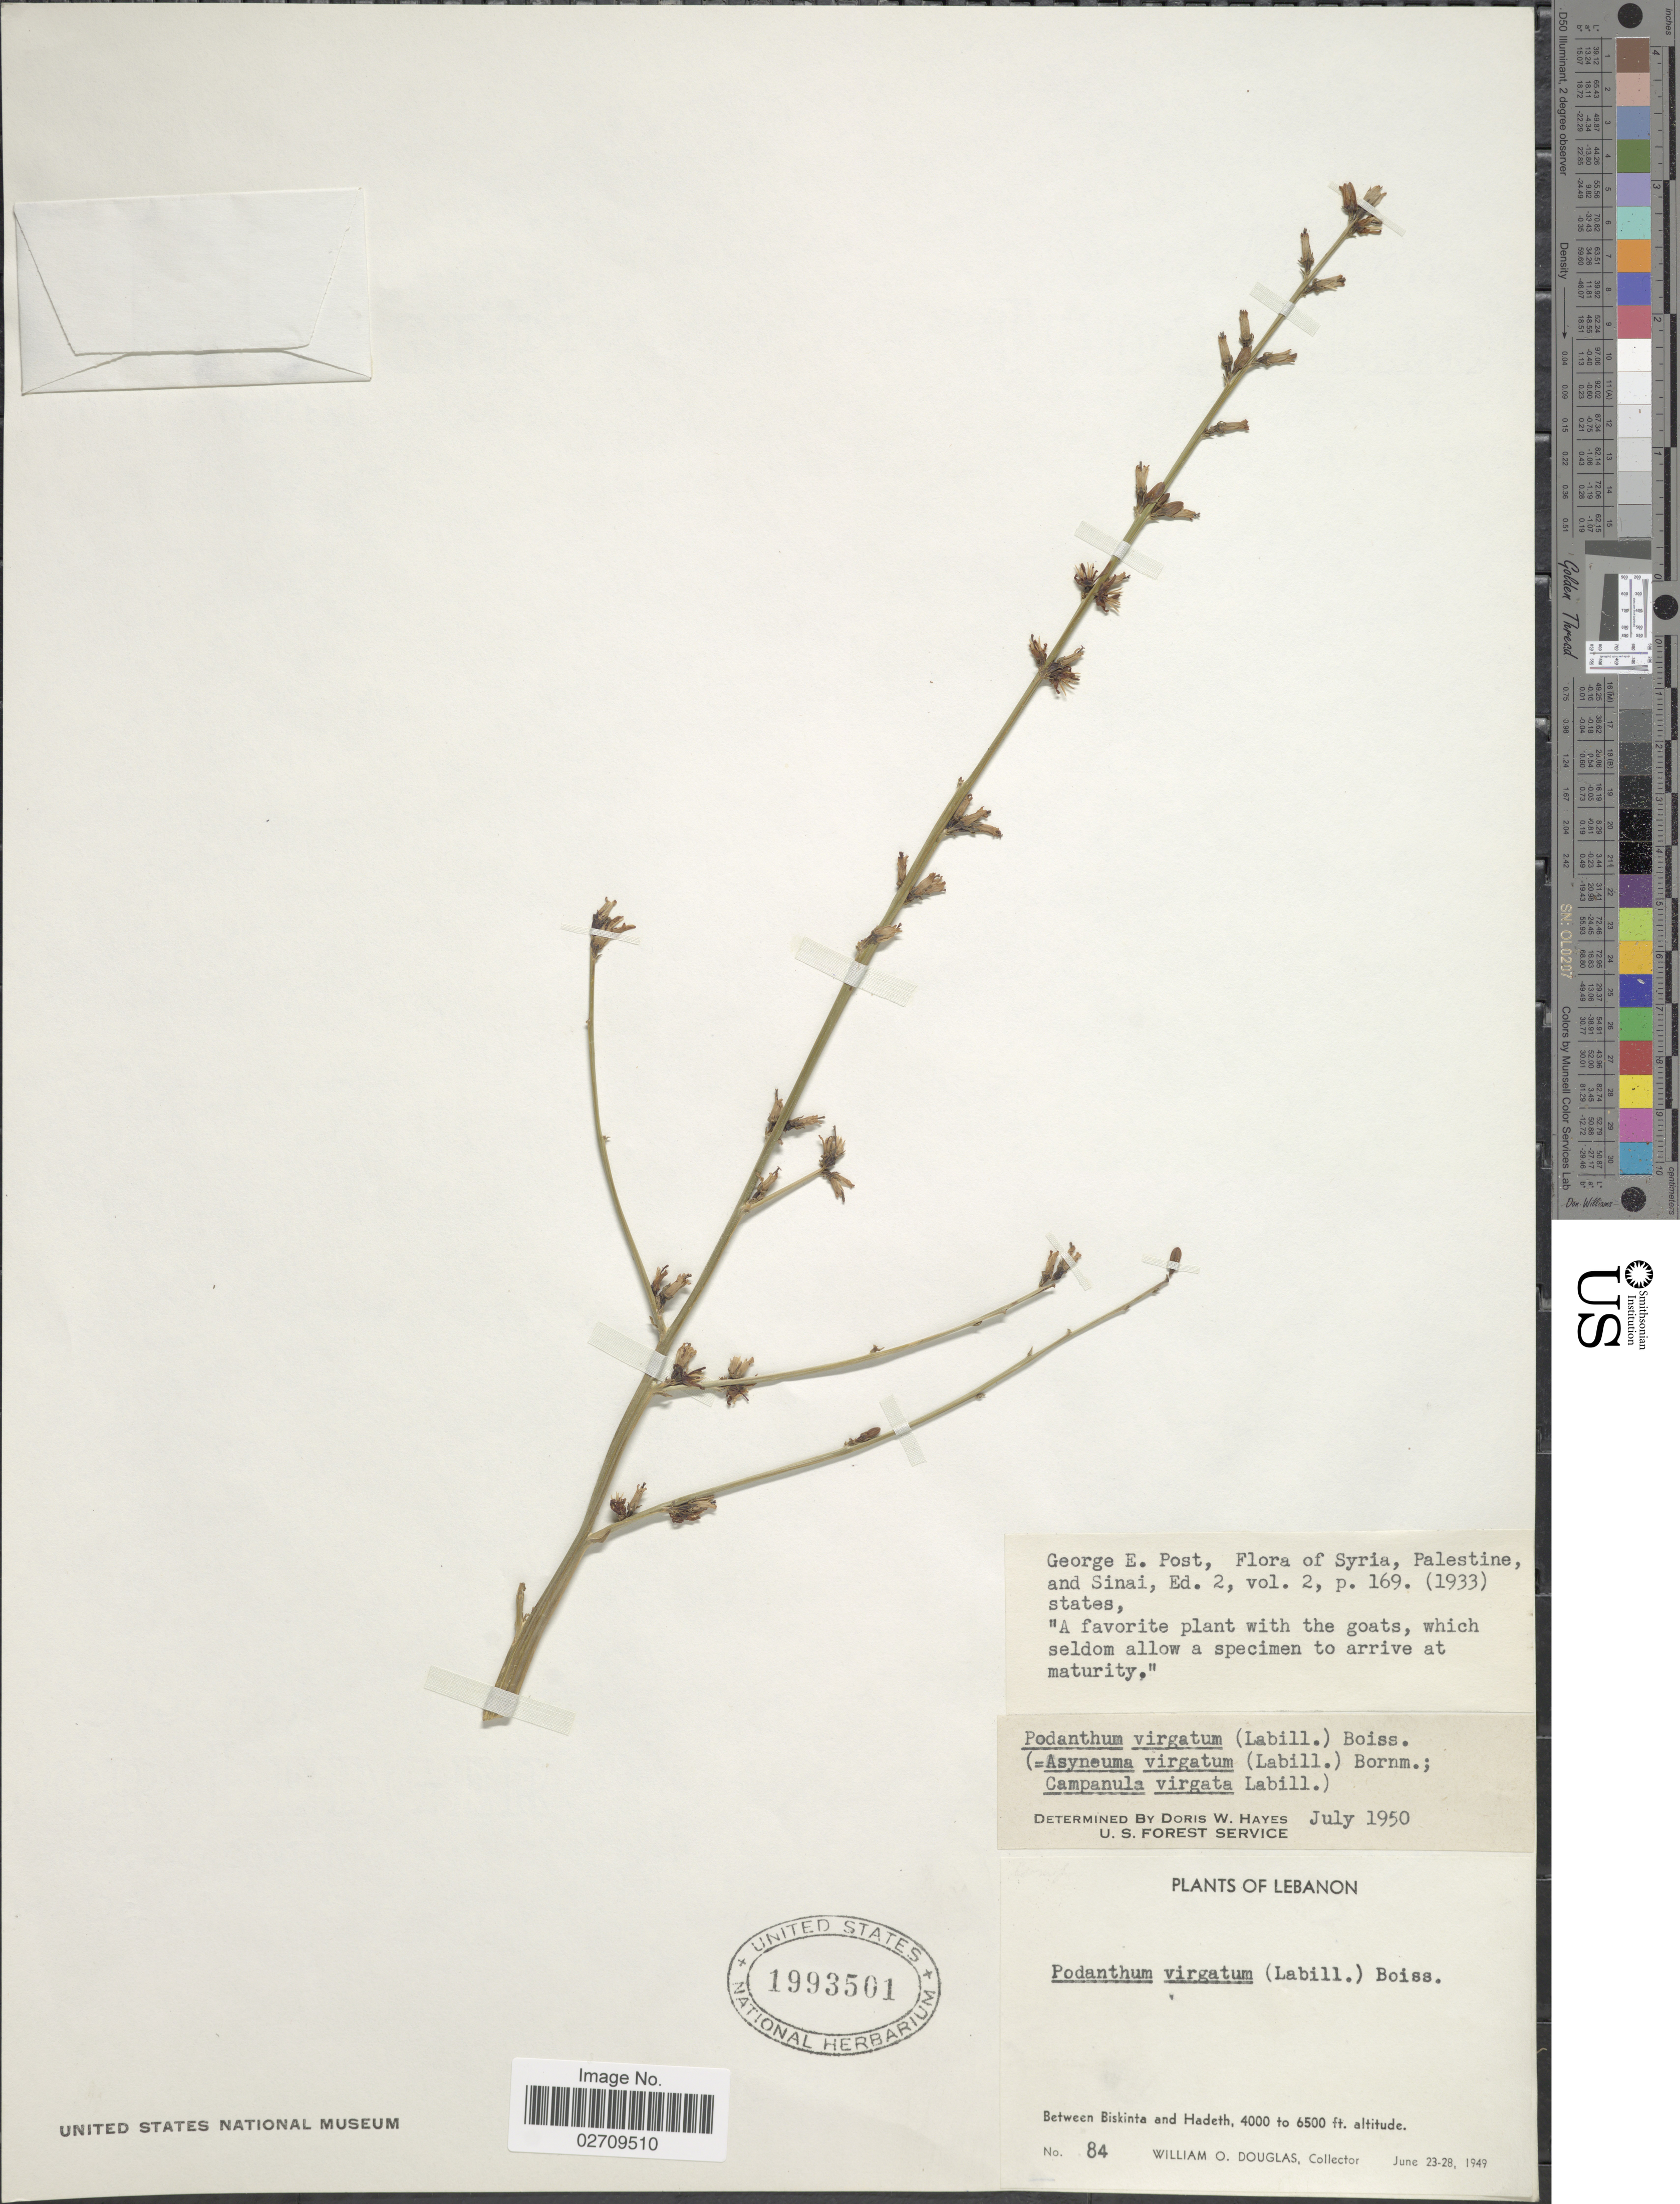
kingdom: Plantae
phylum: Tracheophyta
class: Magnoliopsida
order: Asterales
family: Campanulaceae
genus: Asyneuma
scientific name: Asyneuma virgatum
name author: (Labill.) Bornm.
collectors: W. Douglas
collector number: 84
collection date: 1949-06-23/1949-06-28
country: Lebanon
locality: Between Biskinta and Hadeth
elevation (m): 1219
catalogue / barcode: US 1993501